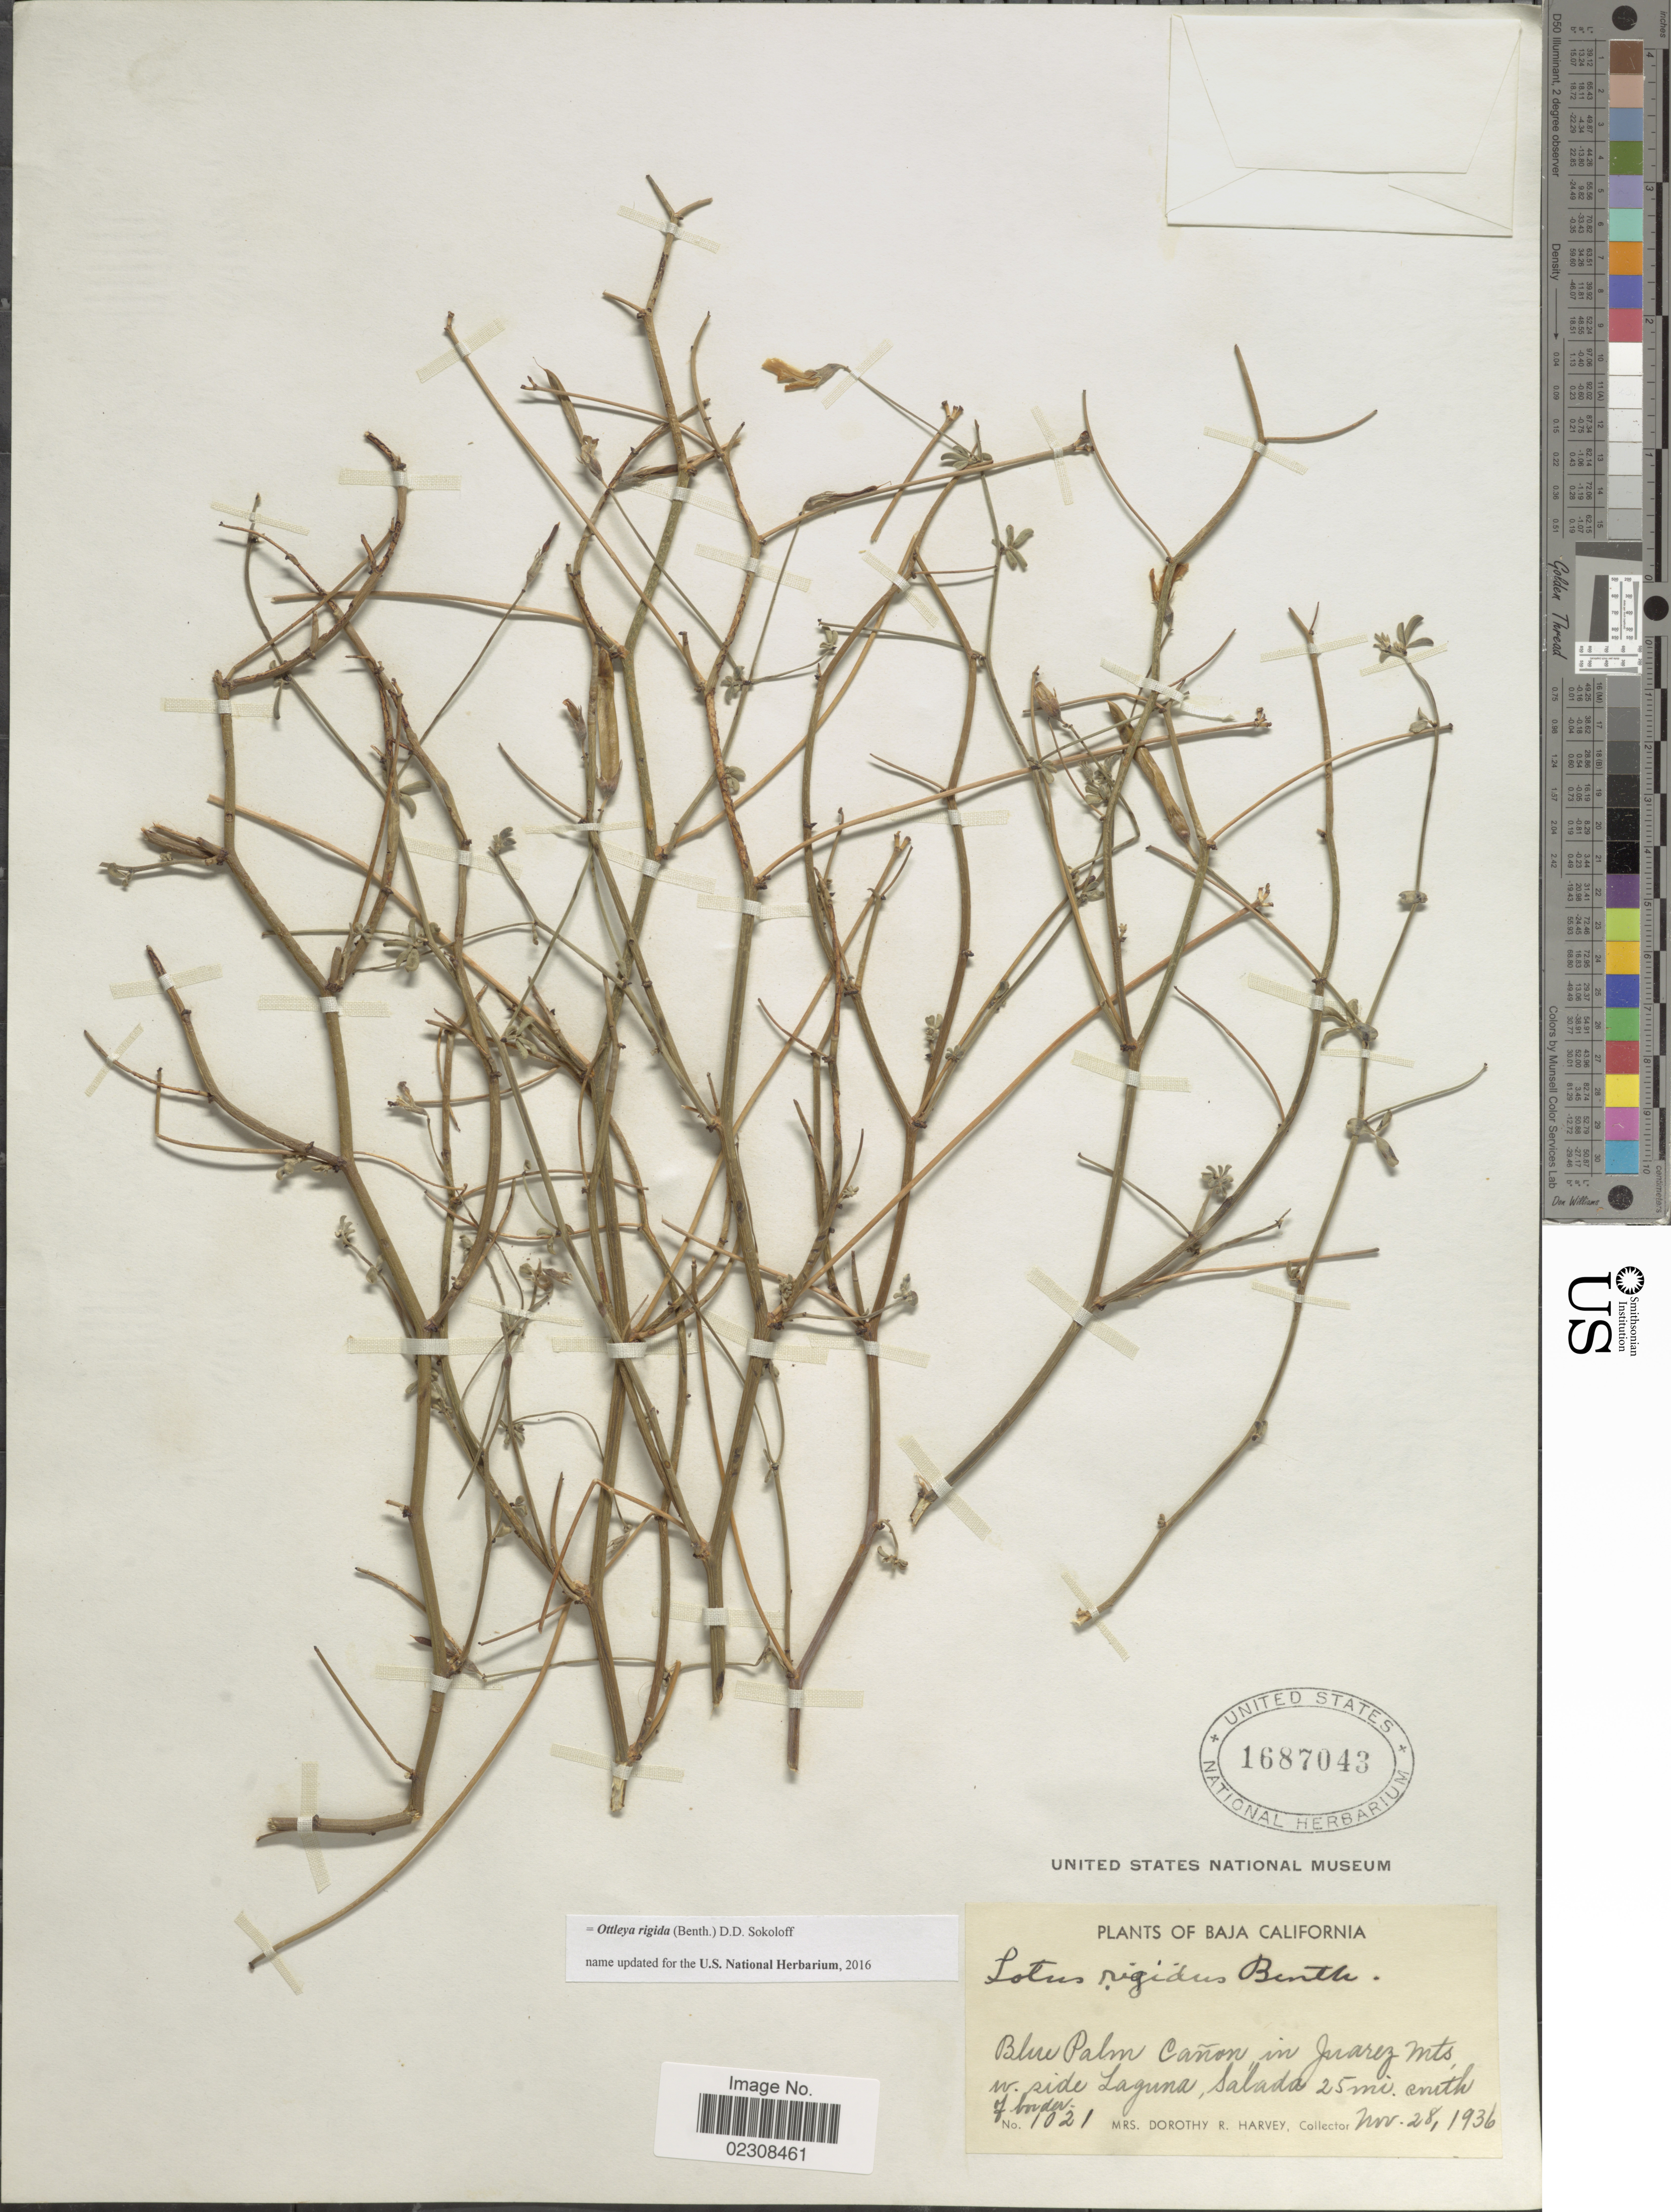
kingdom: Plantae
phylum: Tracheophyta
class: Magnoliopsida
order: Fabales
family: Fabaceae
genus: Ottleya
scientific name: Ottleya rigida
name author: (Benth.) D.D. Sokoloff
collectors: D. R. Harvey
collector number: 1021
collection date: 1936-11-28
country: Mexico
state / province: Baja California Norte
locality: Blue Palm Cañon, in Juarez Mts, w side Laguna, Salala 25 mi south of border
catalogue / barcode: US 1687043